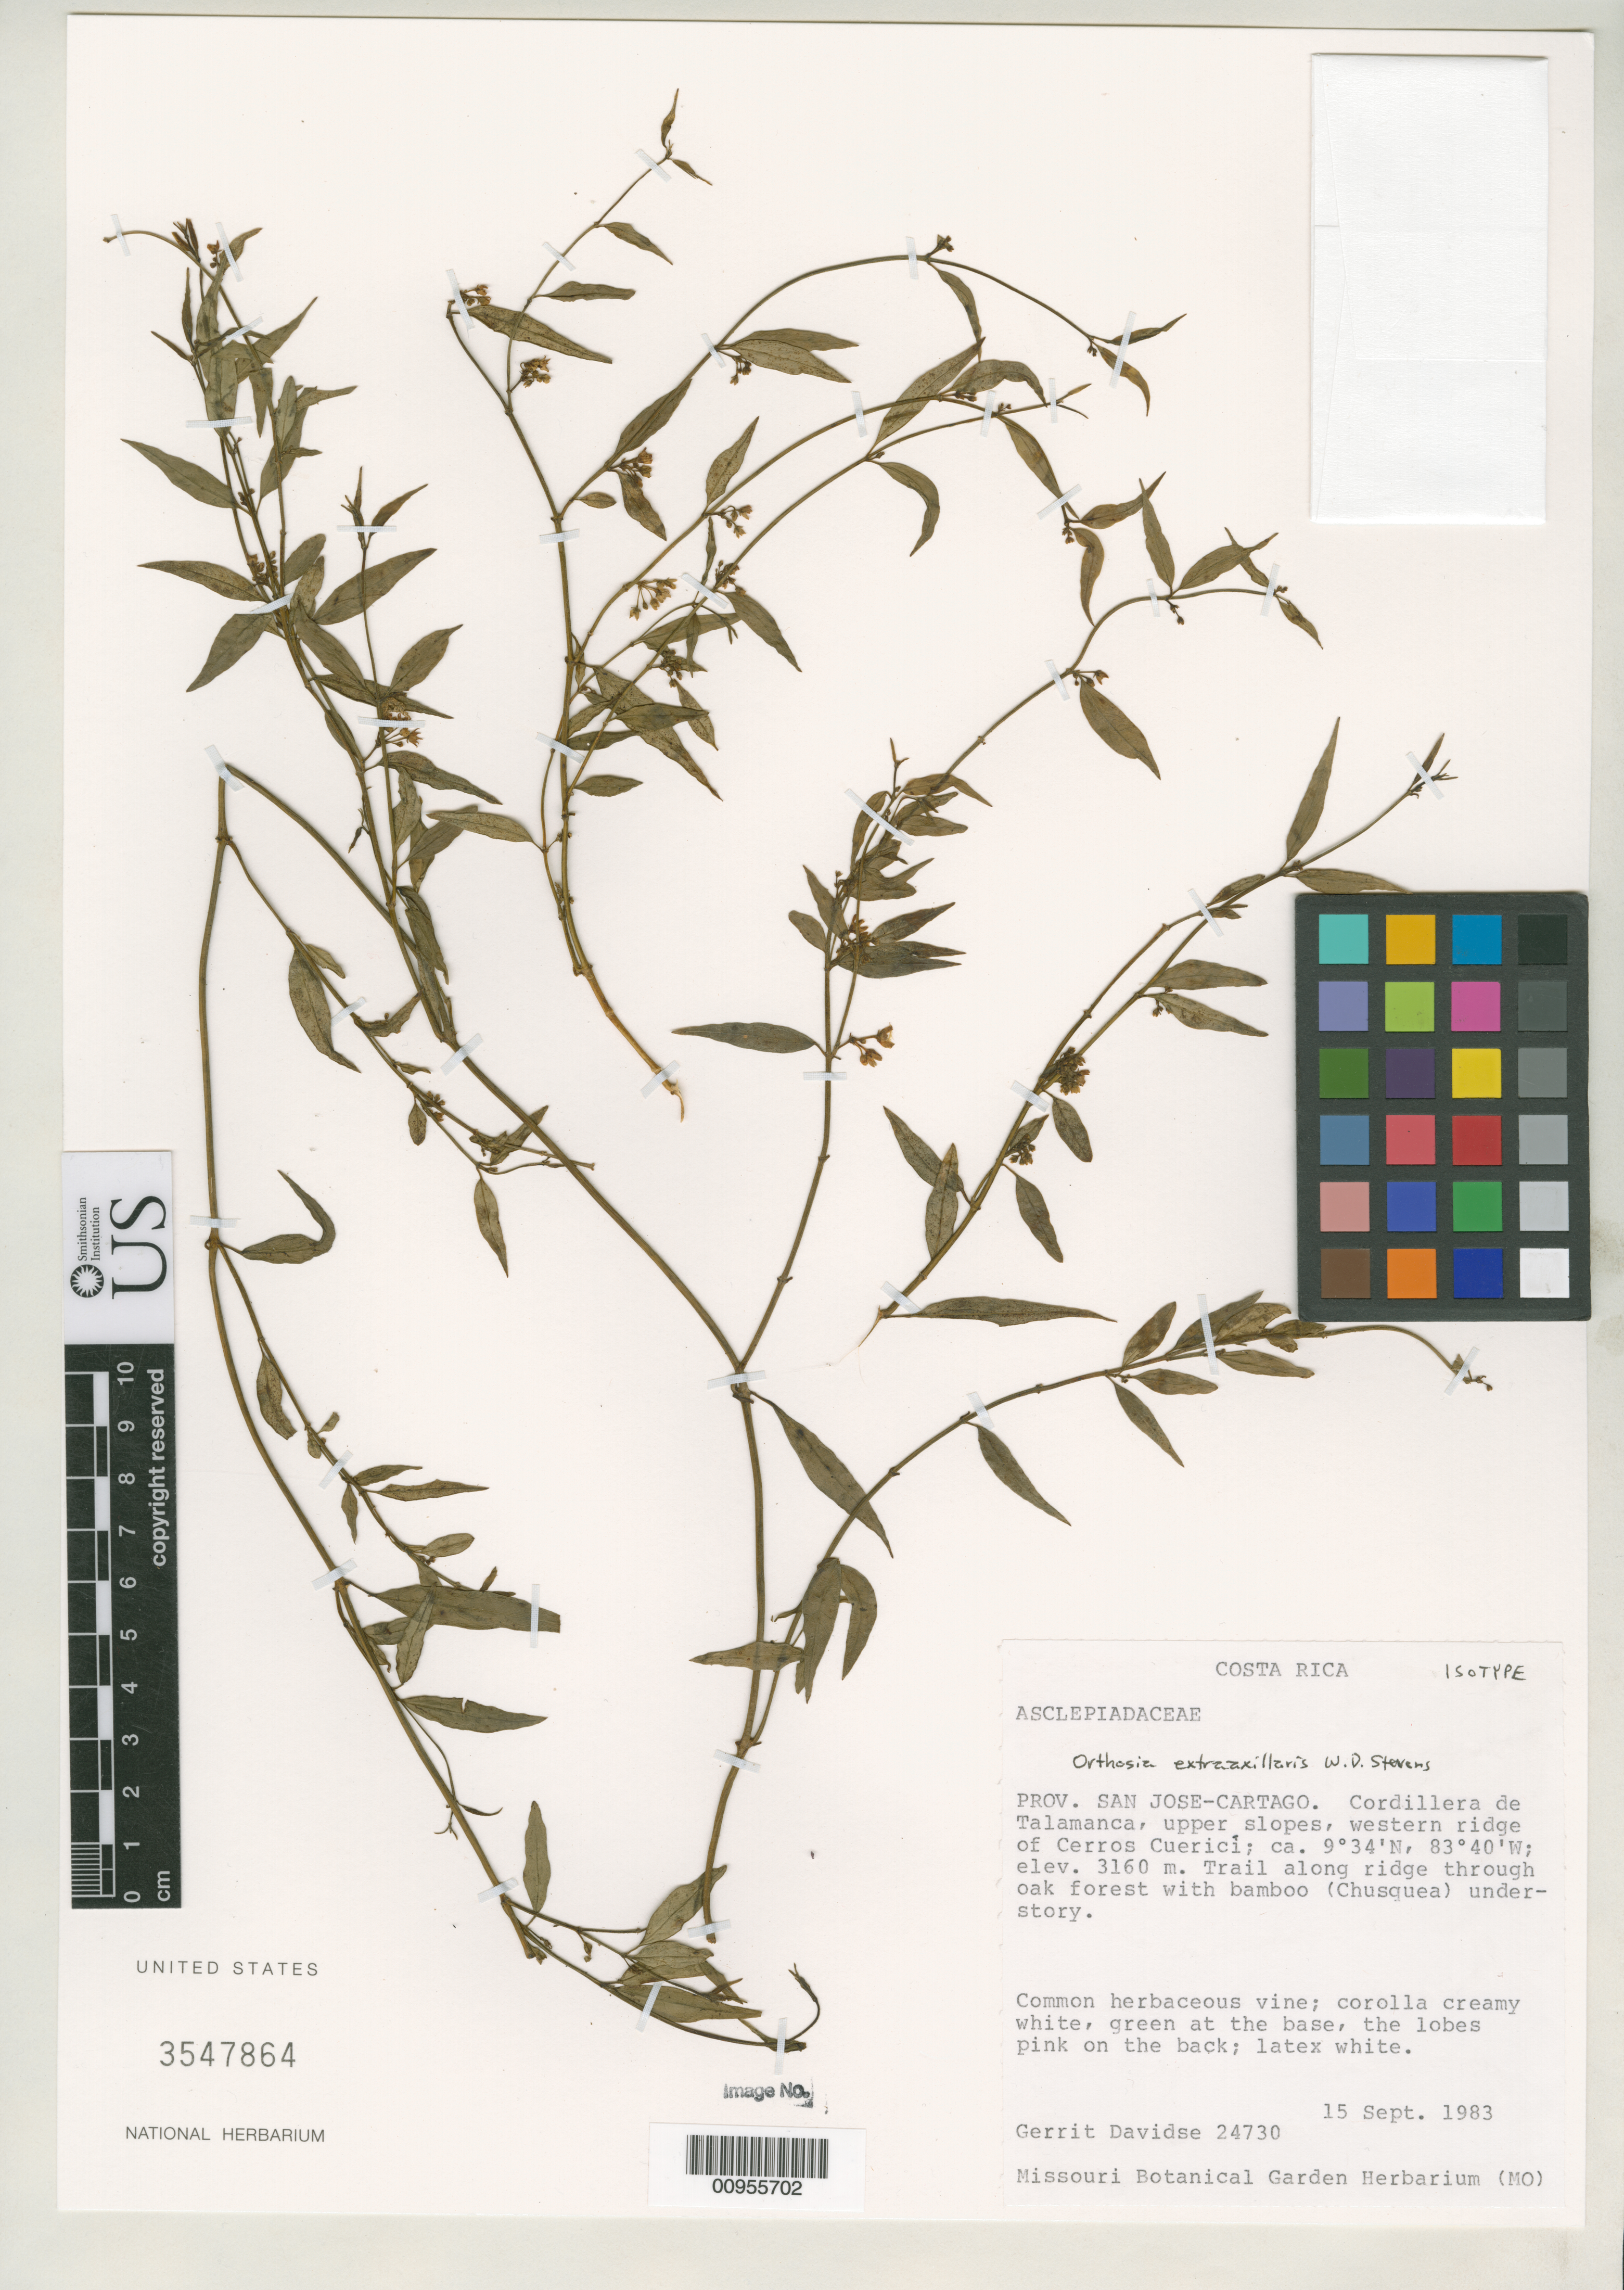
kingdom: Plantae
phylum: Tracheophyta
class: Magnoliopsida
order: Gentianales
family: Apocynaceae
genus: Orthosia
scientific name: Orthosia extra-axillaris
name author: W.D. Stevens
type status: Isotype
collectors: G. Davidse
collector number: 24730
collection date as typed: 15 Sep 1983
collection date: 1983-09-15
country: Costa Rica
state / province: San José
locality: Prov. San José-Cartago. Cordillera de Talamanca, upper slopes, western ridge of Cerros Cuericí.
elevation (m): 3160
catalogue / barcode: US 3547864